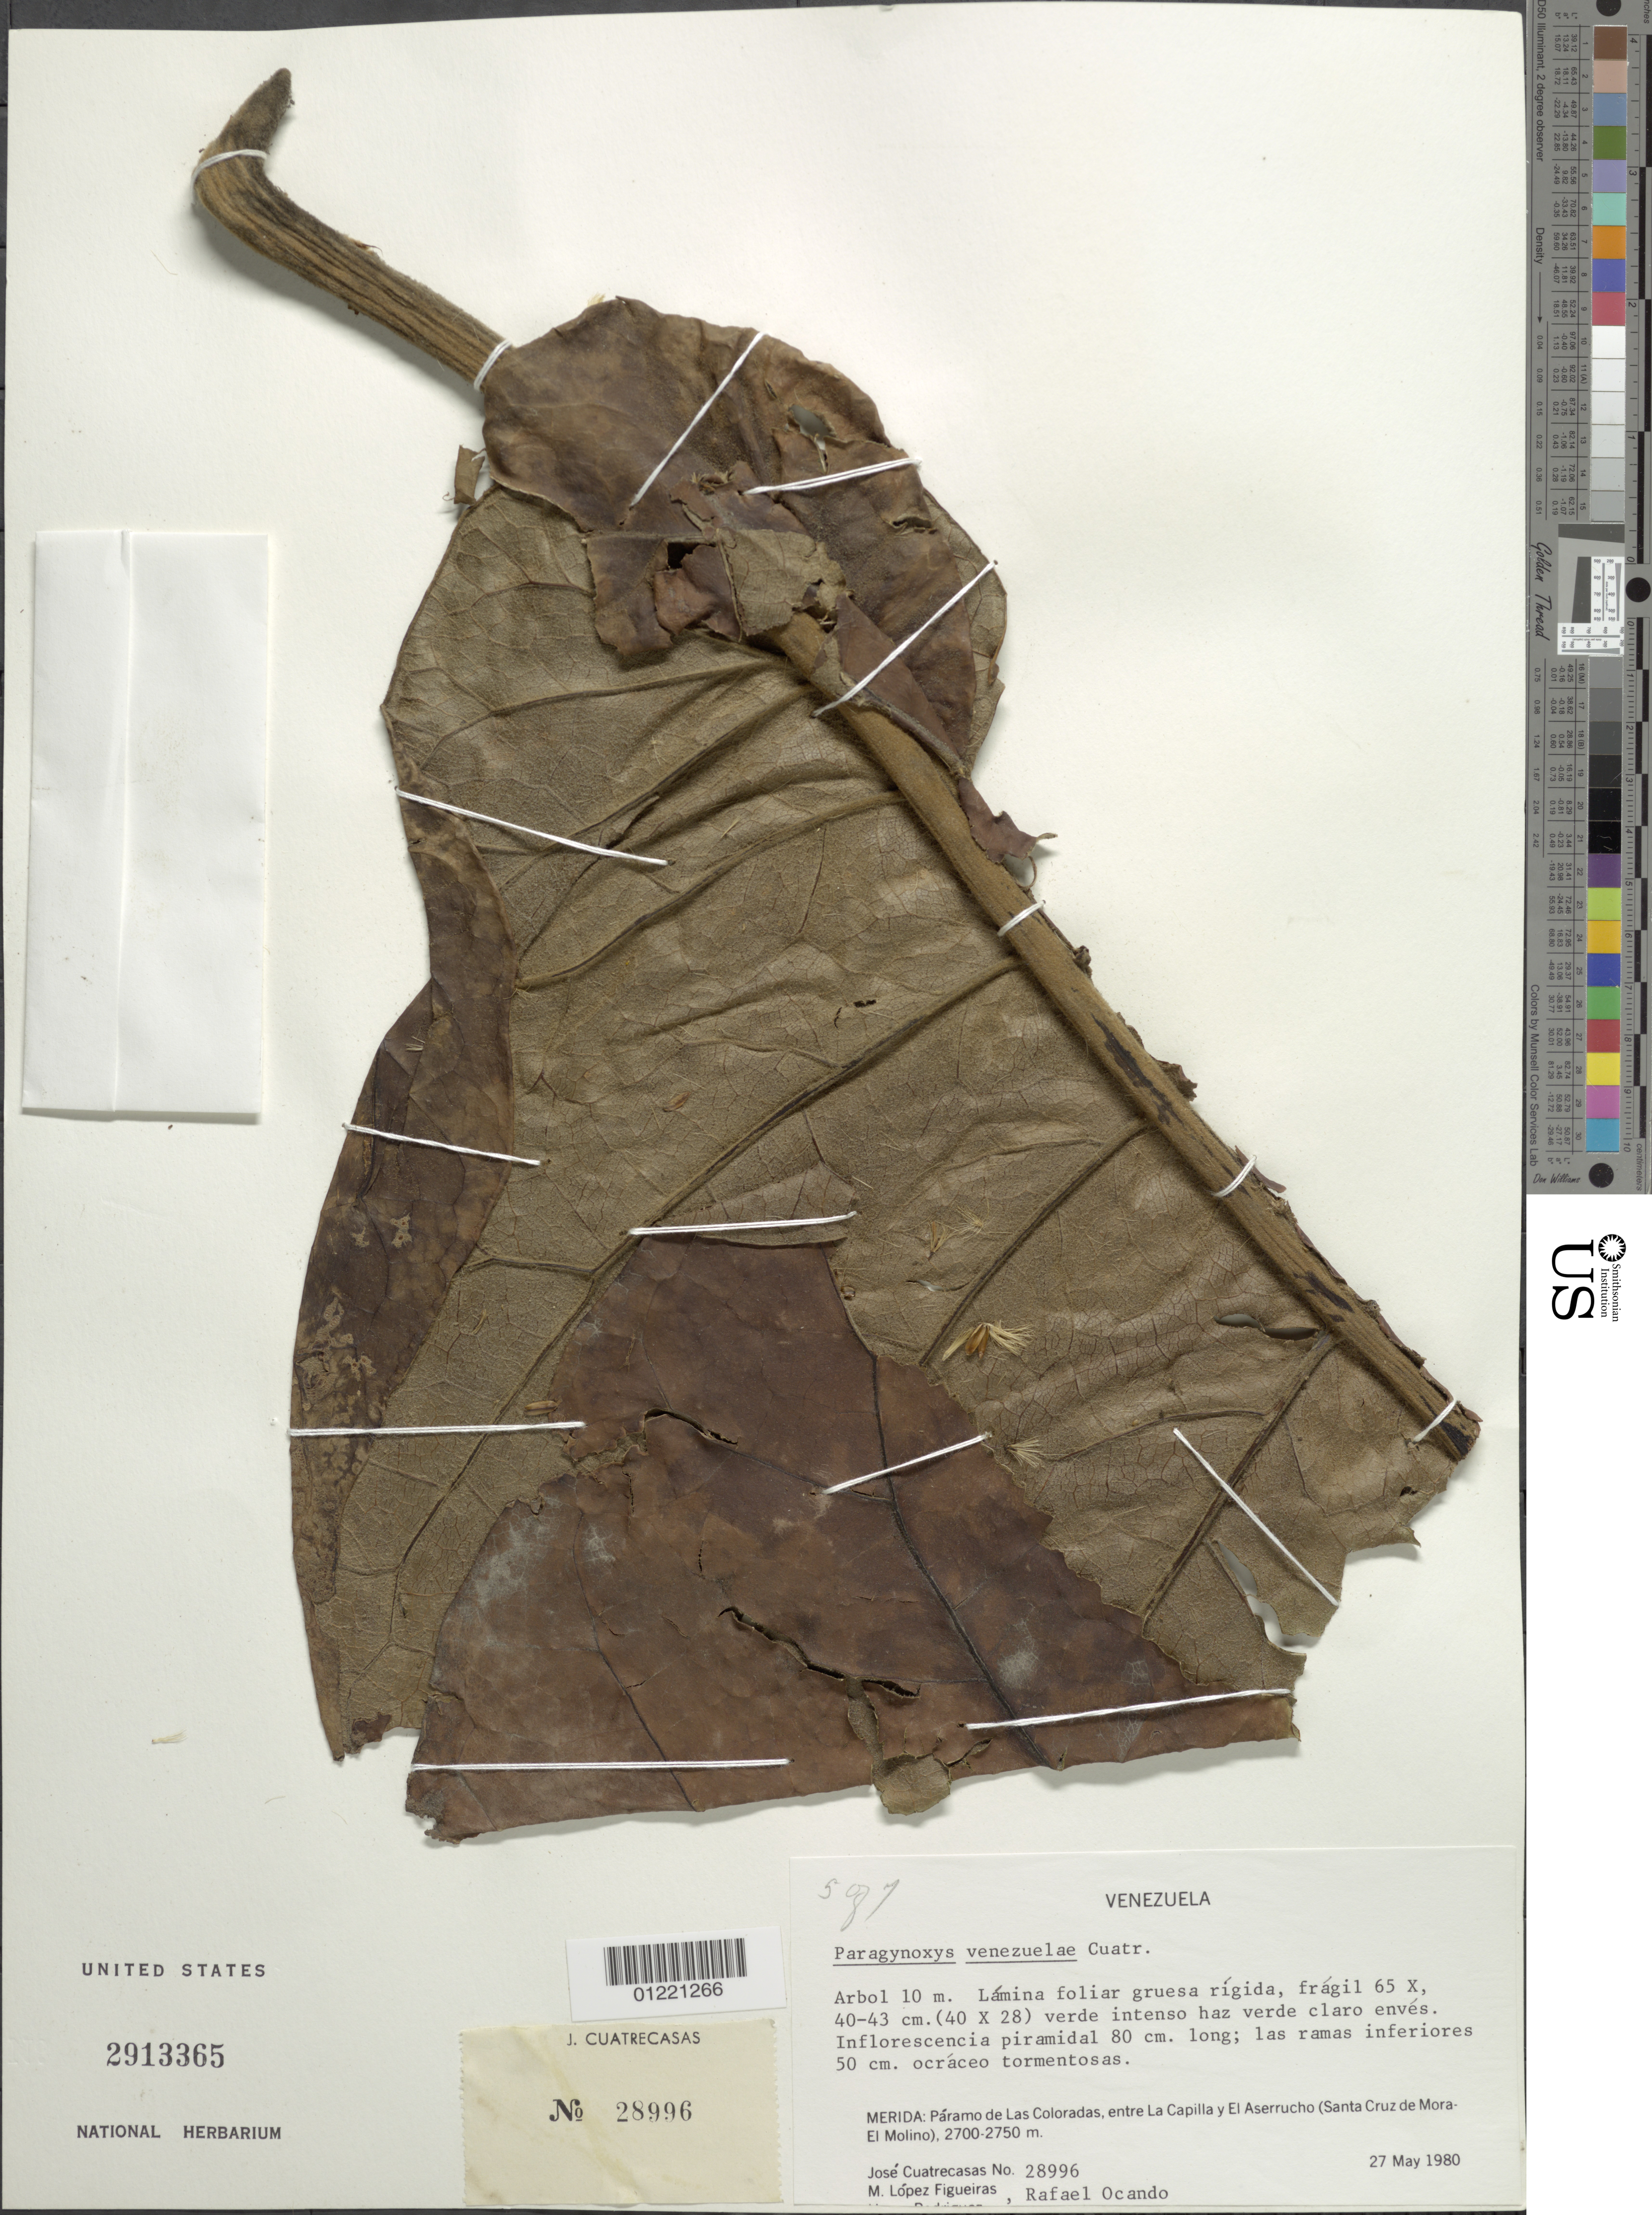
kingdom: Plantae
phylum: Tracheophyta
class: Magnoliopsida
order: Asterales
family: Asteraceae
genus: Paragynoxys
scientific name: Paragynoxys venezuelae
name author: (V.M. Badillo) Cuatrec.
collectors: J. Cuatrecasas, M. López Figueiras & R. Ocando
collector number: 28996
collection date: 1980-05-27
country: Venezuela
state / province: Mérida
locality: Páramo de las Colorados, entre La Capilla y El Aserrucho (Santa Cruz de Mora-El Molino)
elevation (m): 2700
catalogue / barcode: US 2913365